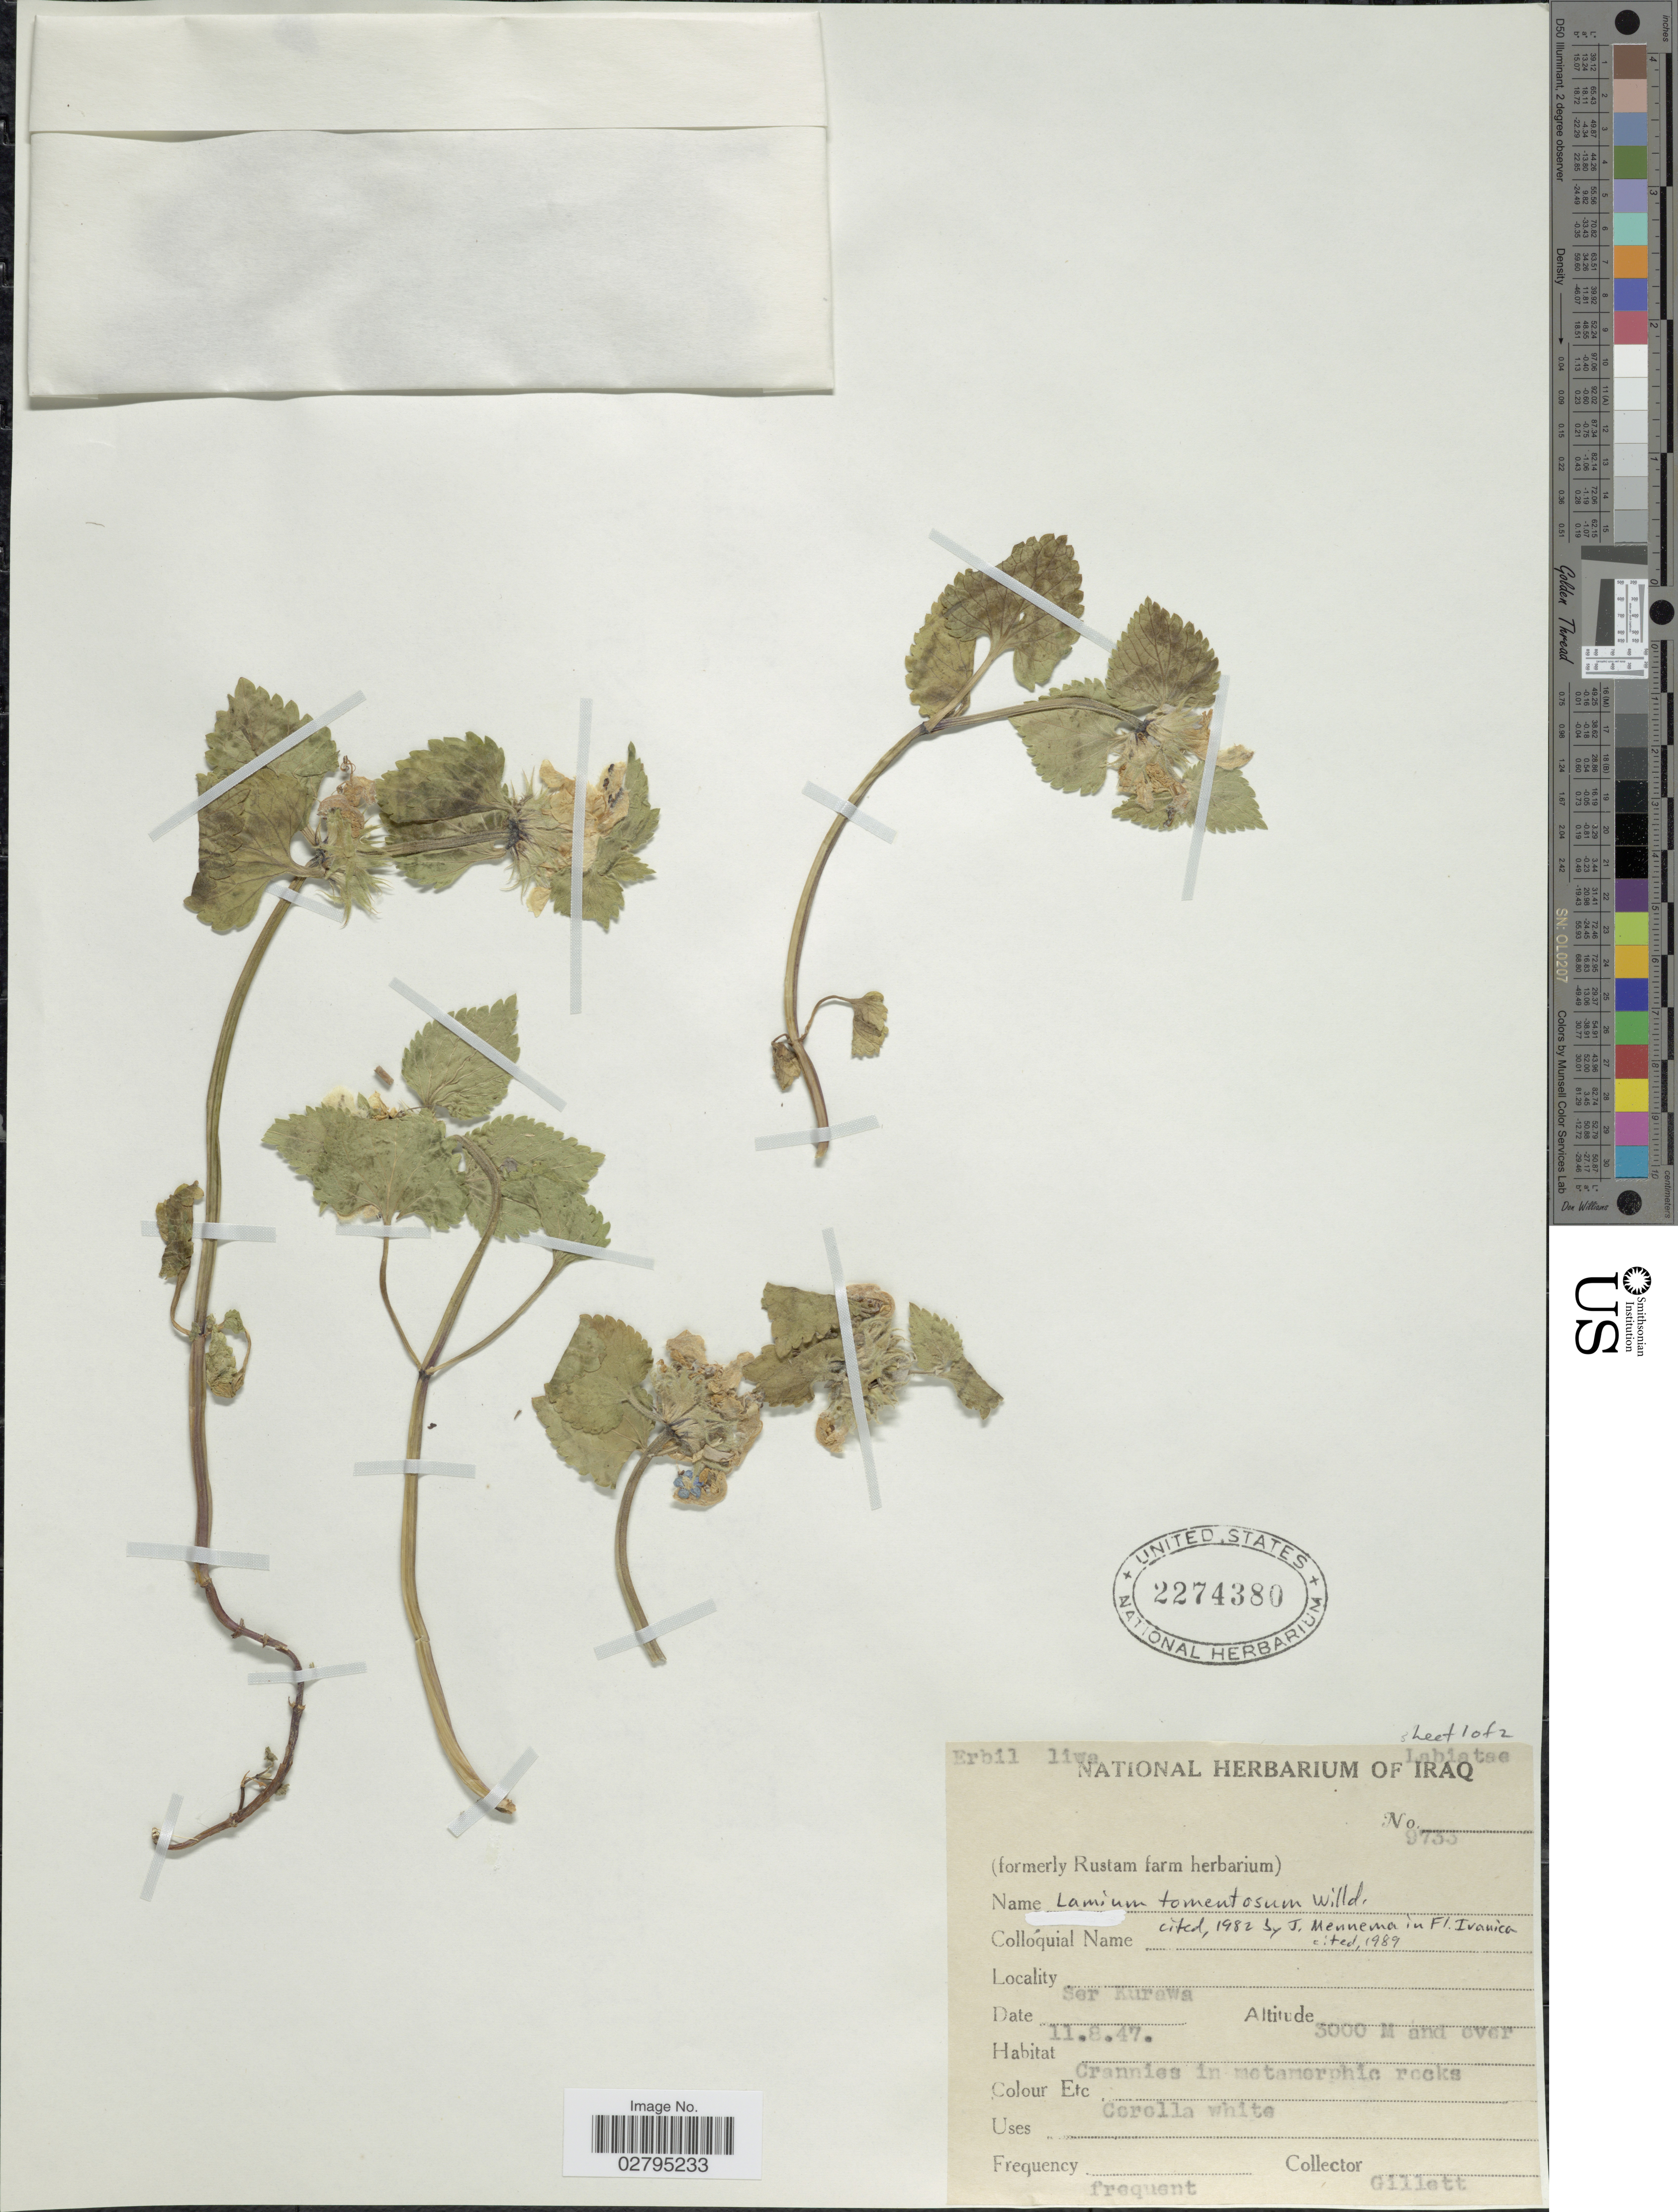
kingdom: Plantae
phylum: Tracheophyta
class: Magnoliopsida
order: Lamiales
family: Lamiaceae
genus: Lamium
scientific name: Lamium tomentosum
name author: Willd.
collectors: Gillett, --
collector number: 9733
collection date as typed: Transcribed d/m/y: 11/8/47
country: Iraq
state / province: Arbīl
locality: Erbil liwa, Ser Kurawa.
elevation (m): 3000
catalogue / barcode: US 2274380